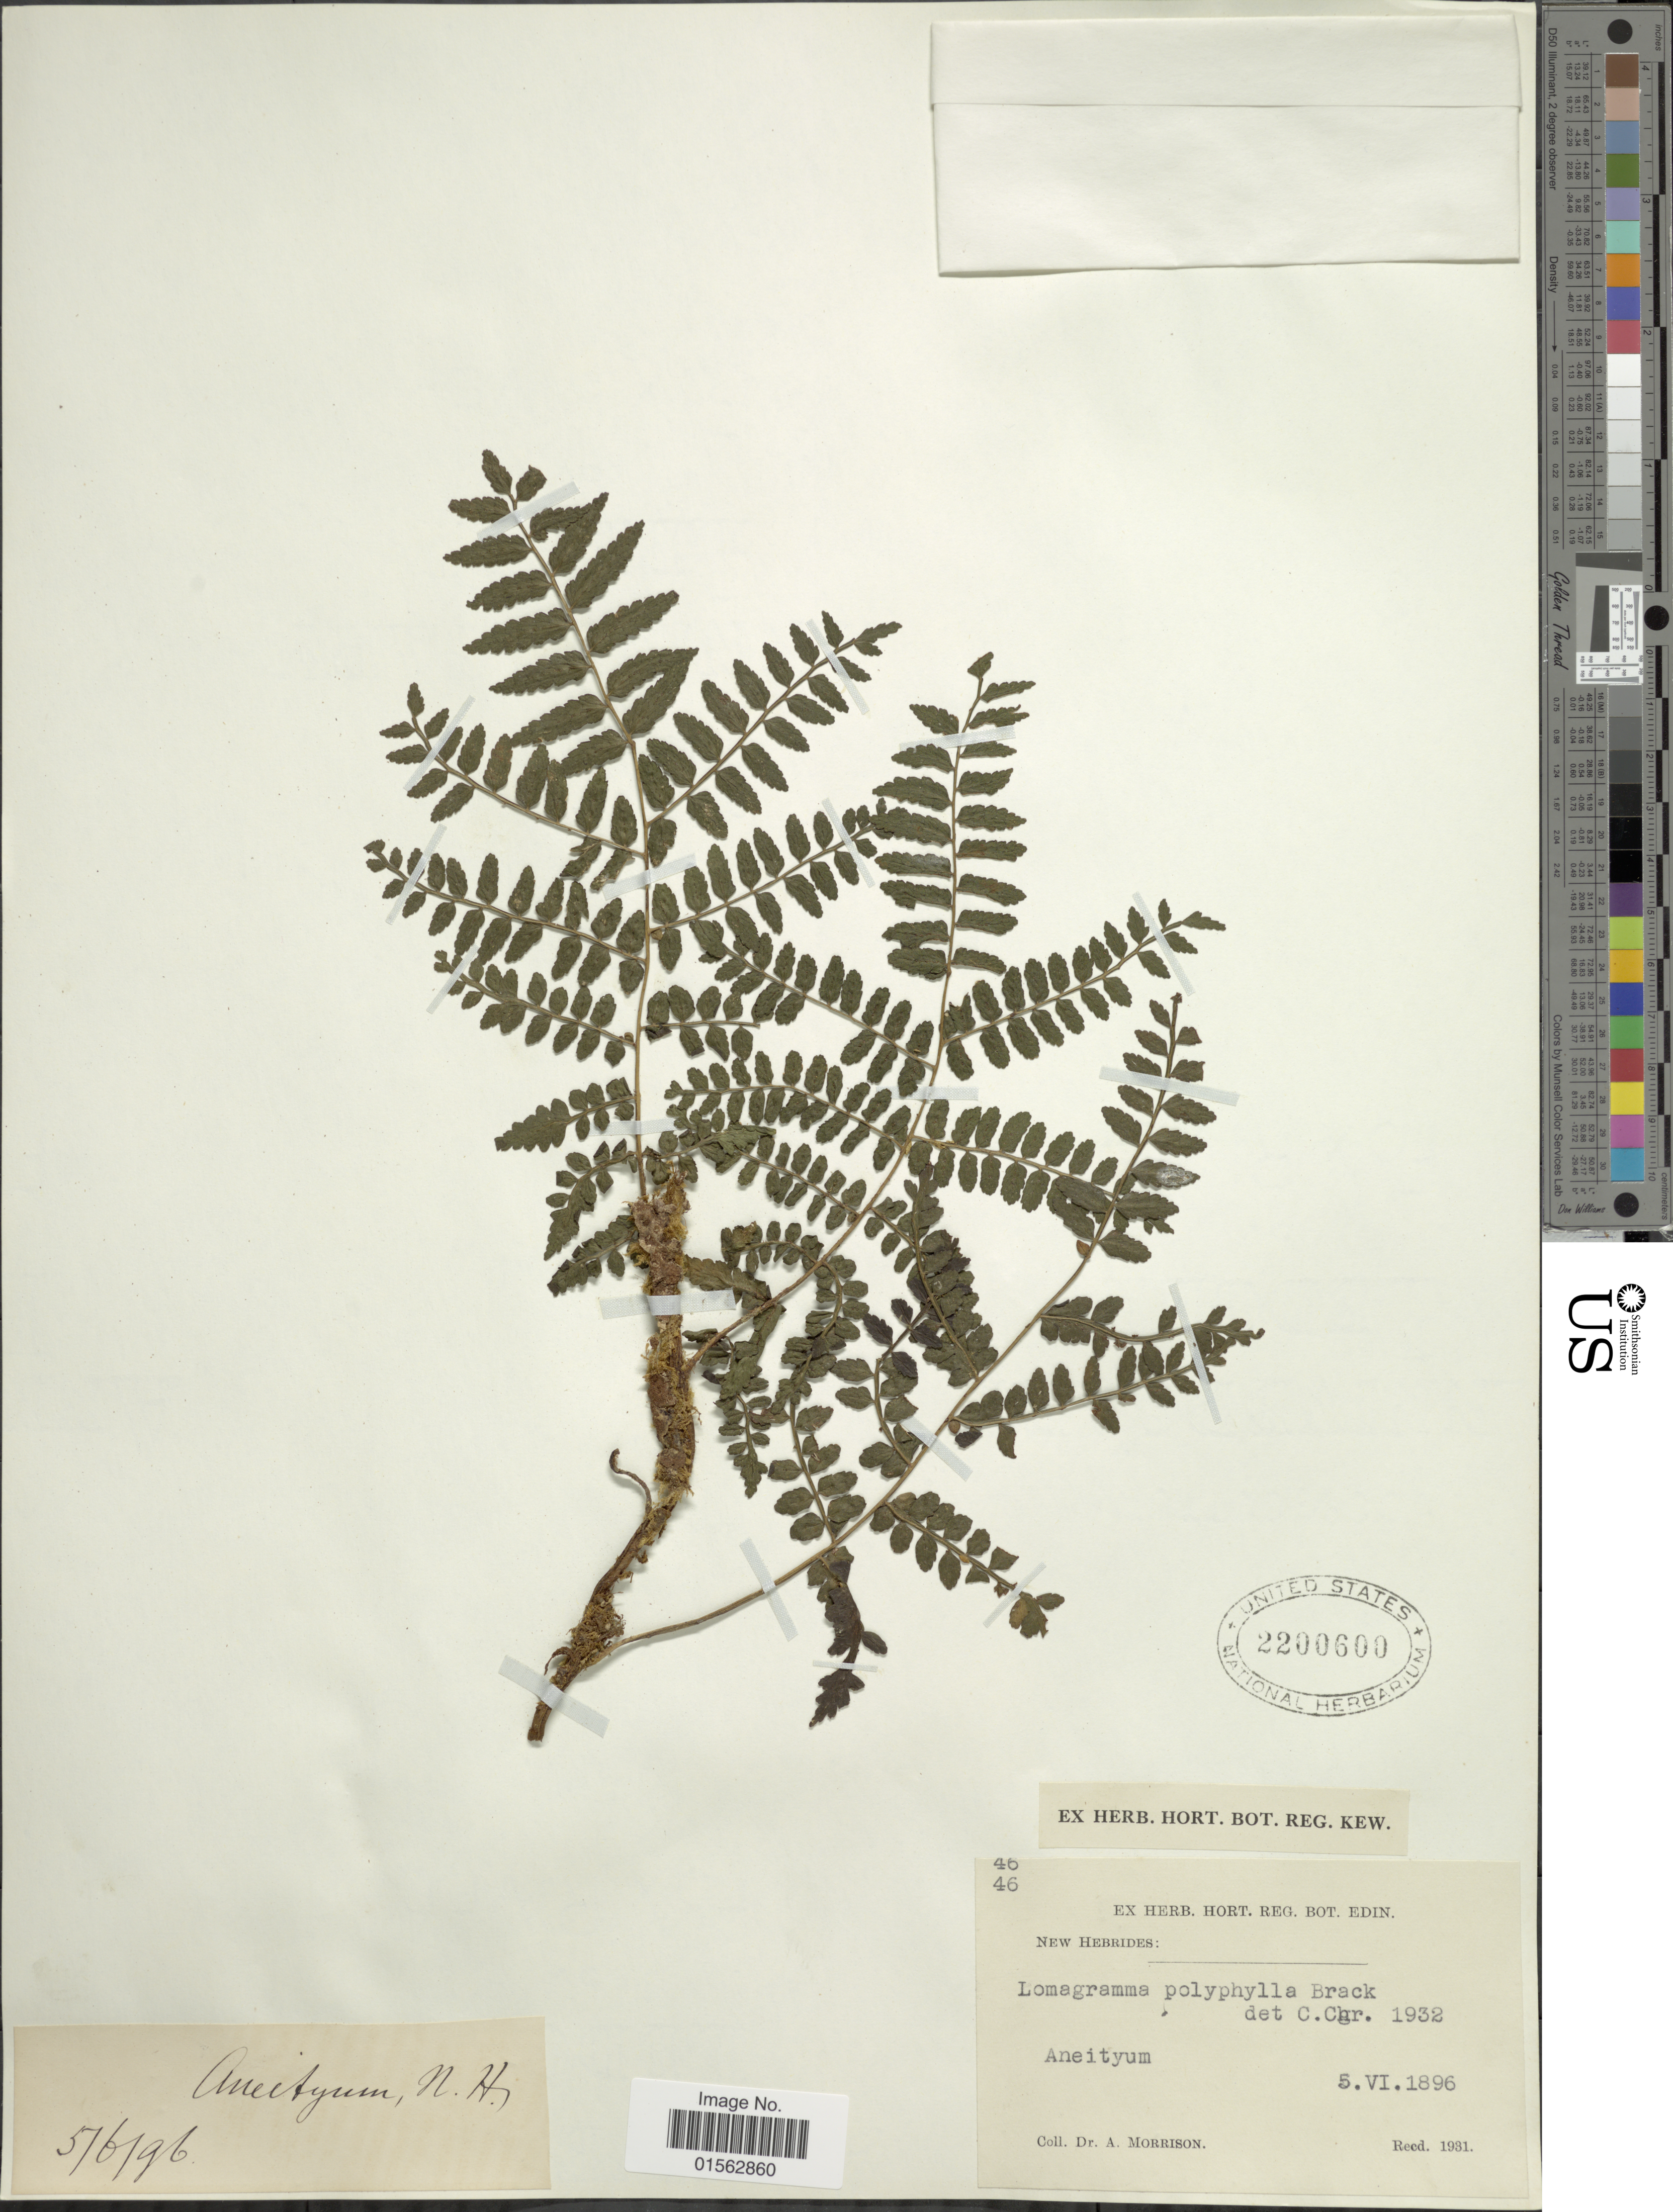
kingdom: Plantae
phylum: Tracheophyta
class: Polypodiopsida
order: Polypodiales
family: Dryopteridaceae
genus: Lomagramma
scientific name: Lomagramma polyphylla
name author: Brack. in Wilkes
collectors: A. Morrison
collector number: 46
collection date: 1896-06-05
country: Vanuatu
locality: New Hebrides, Aneityum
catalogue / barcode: US 2200600